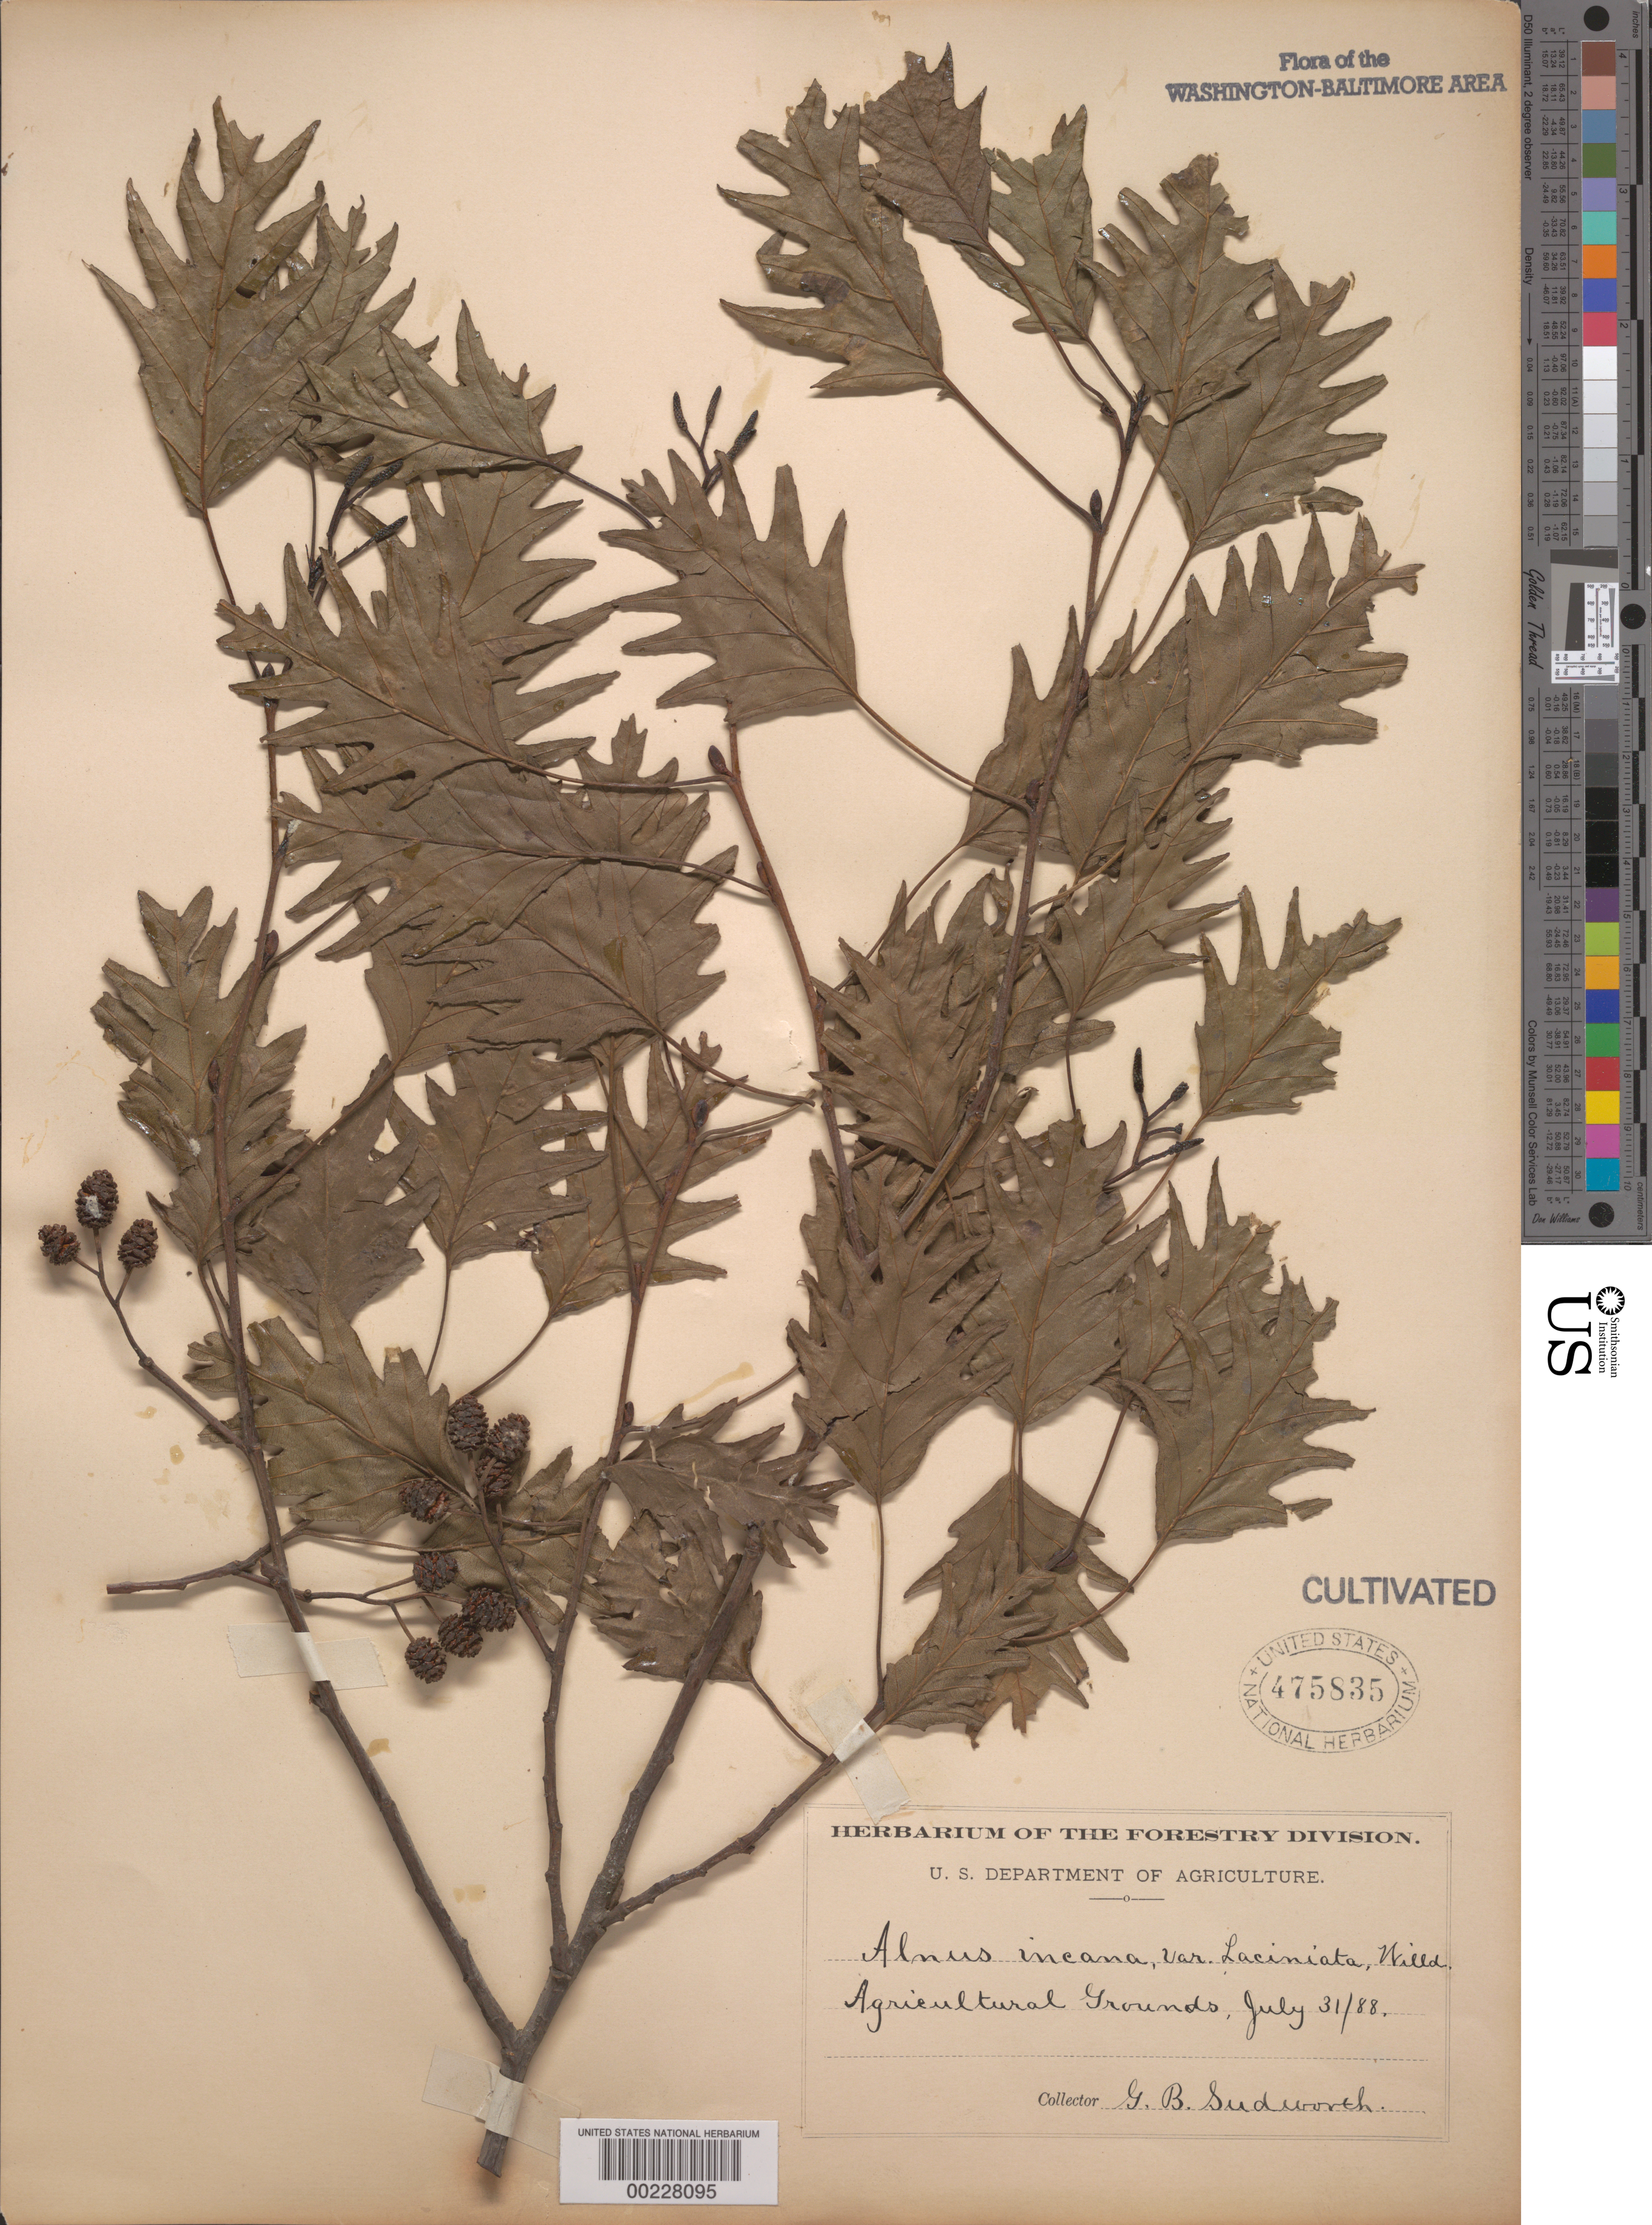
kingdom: Plantae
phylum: Tracheophyta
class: Magnoliopsida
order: Fagales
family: Betulaceae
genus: Alnus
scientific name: Alnus incana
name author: (L.) Moench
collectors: G. B. Sudworth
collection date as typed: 31 Jul 1888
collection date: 1888-07-31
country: United States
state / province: District of Columbia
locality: Agricultural grounds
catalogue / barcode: US 475835